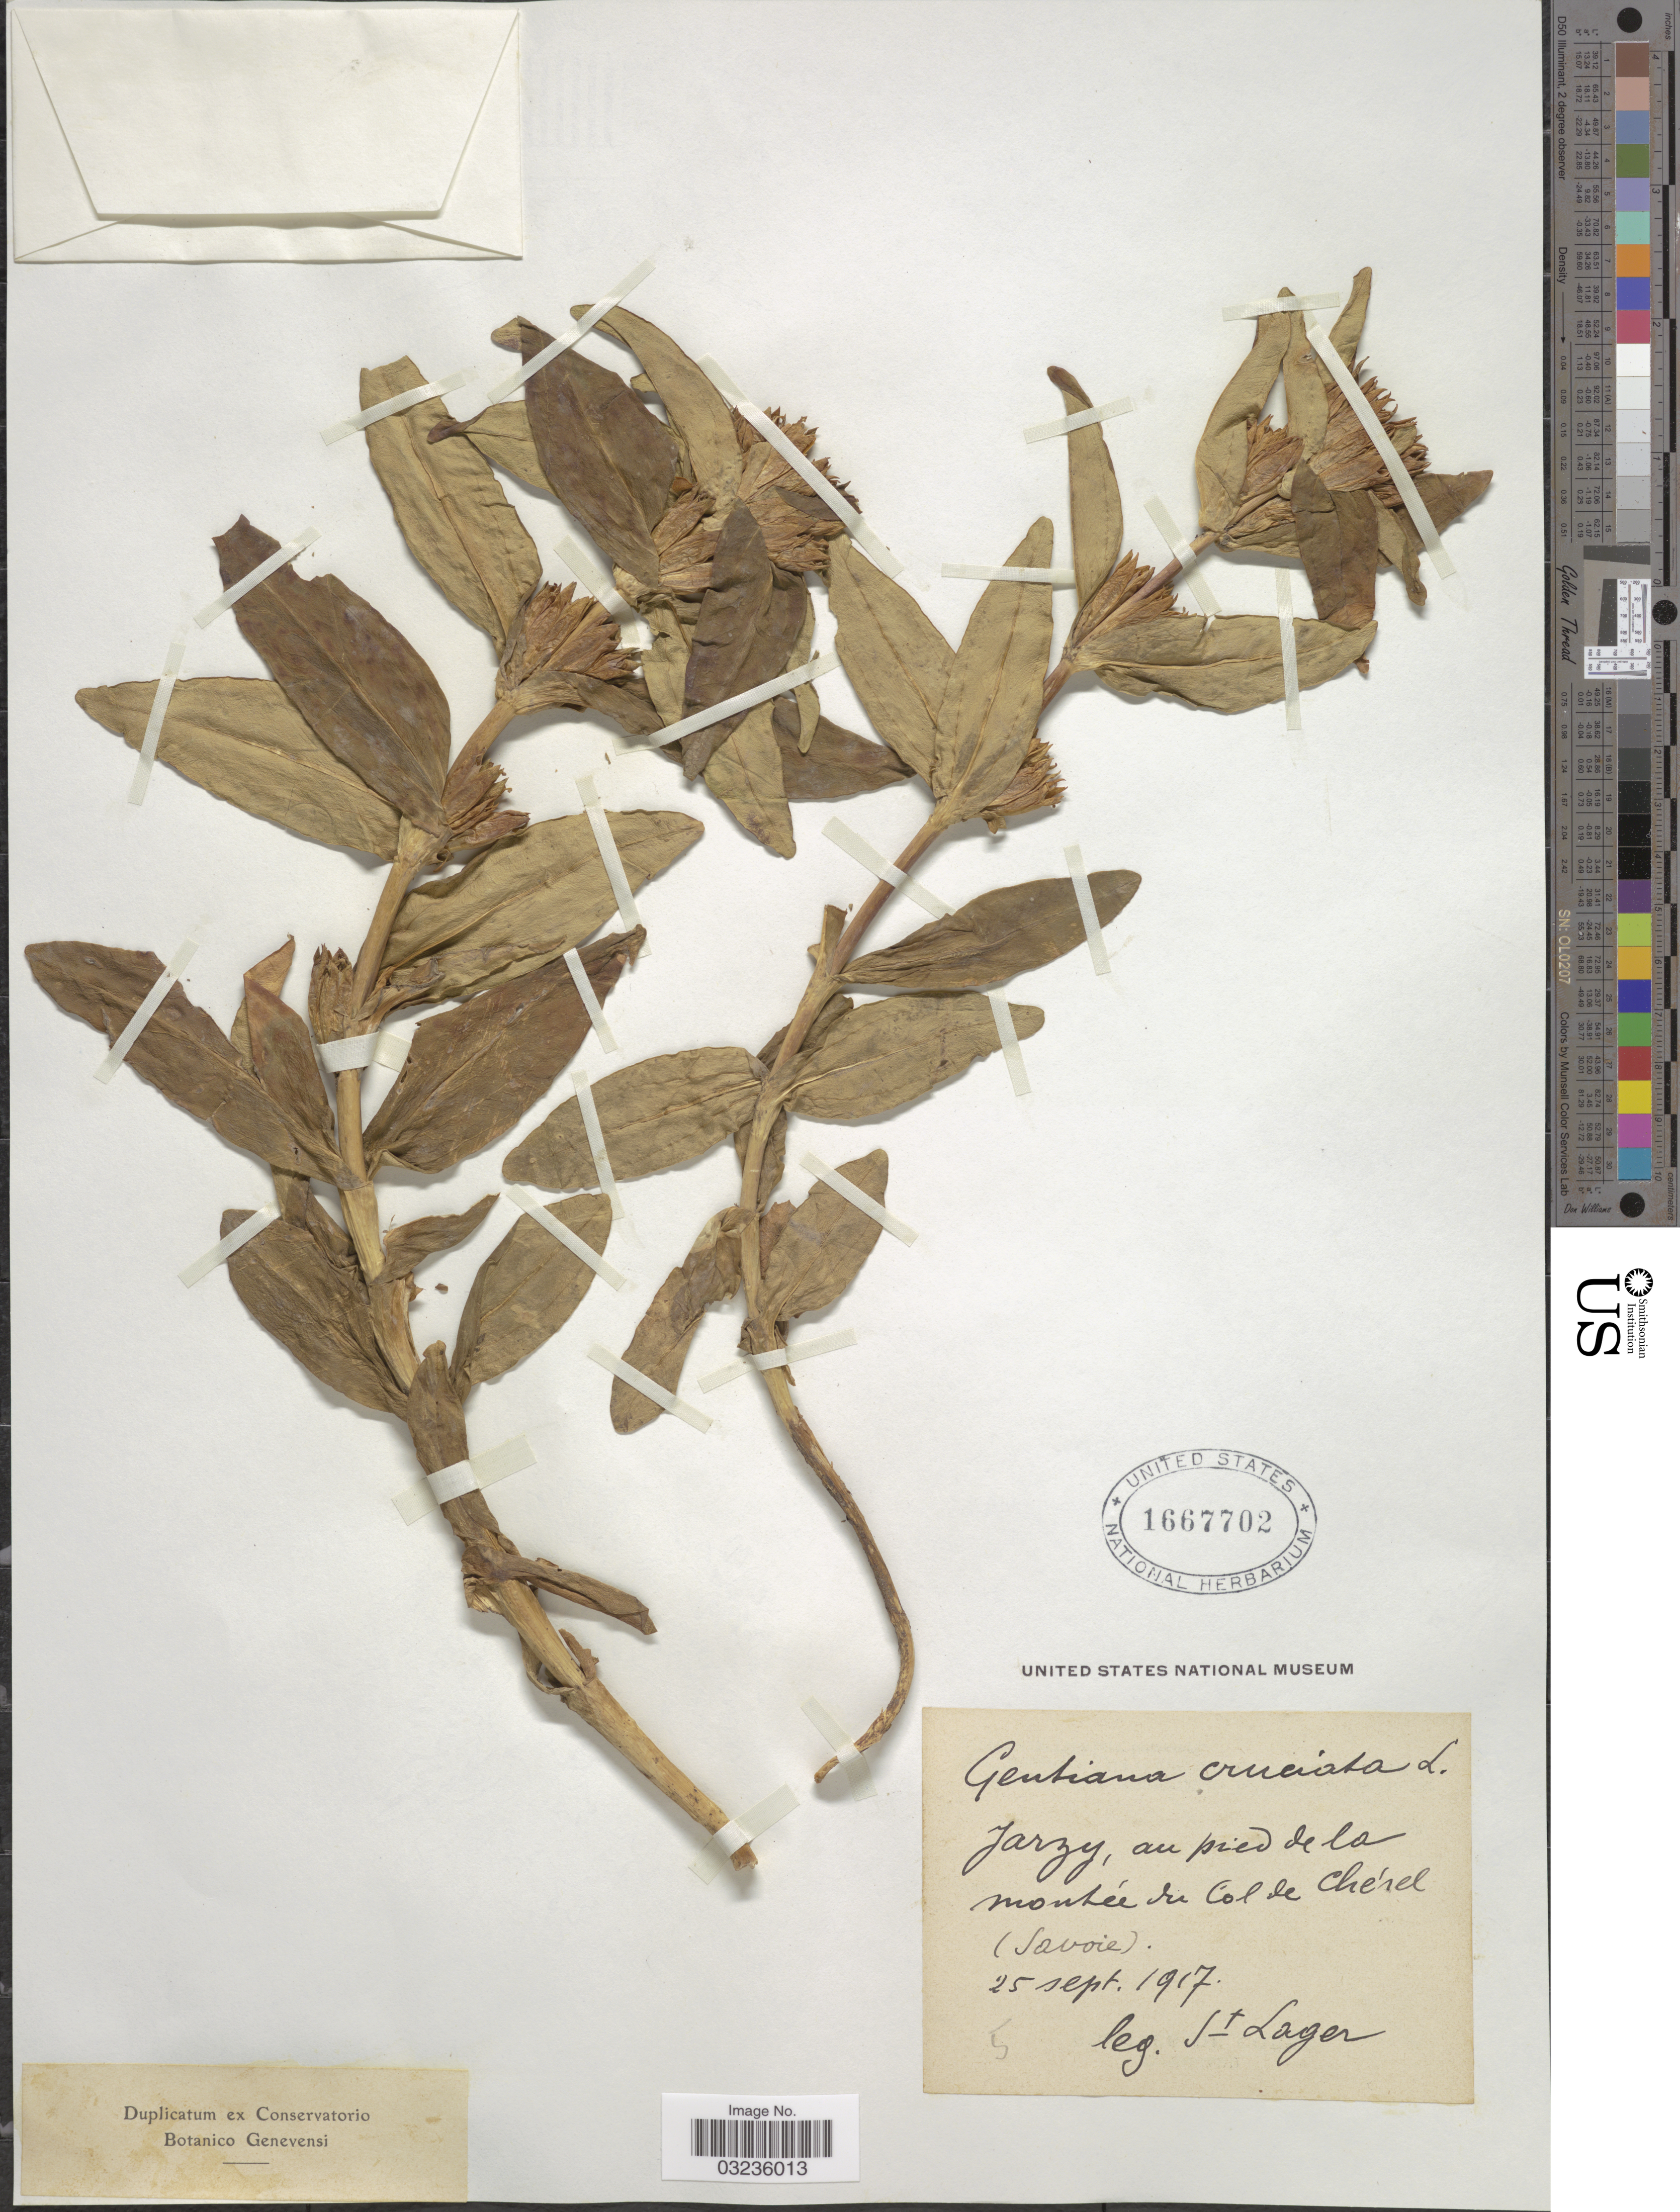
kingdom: Plantae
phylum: Tracheophyta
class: Magnoliopsida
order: Gentianales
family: Gentianaceae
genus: Gentiana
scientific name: Gentiana cruciata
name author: L.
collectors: -. St. Lager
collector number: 5?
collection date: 1917-09-25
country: France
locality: Jarzy, au pied de la montée du Col de Che'rel (Savoie).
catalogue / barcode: US 1667702